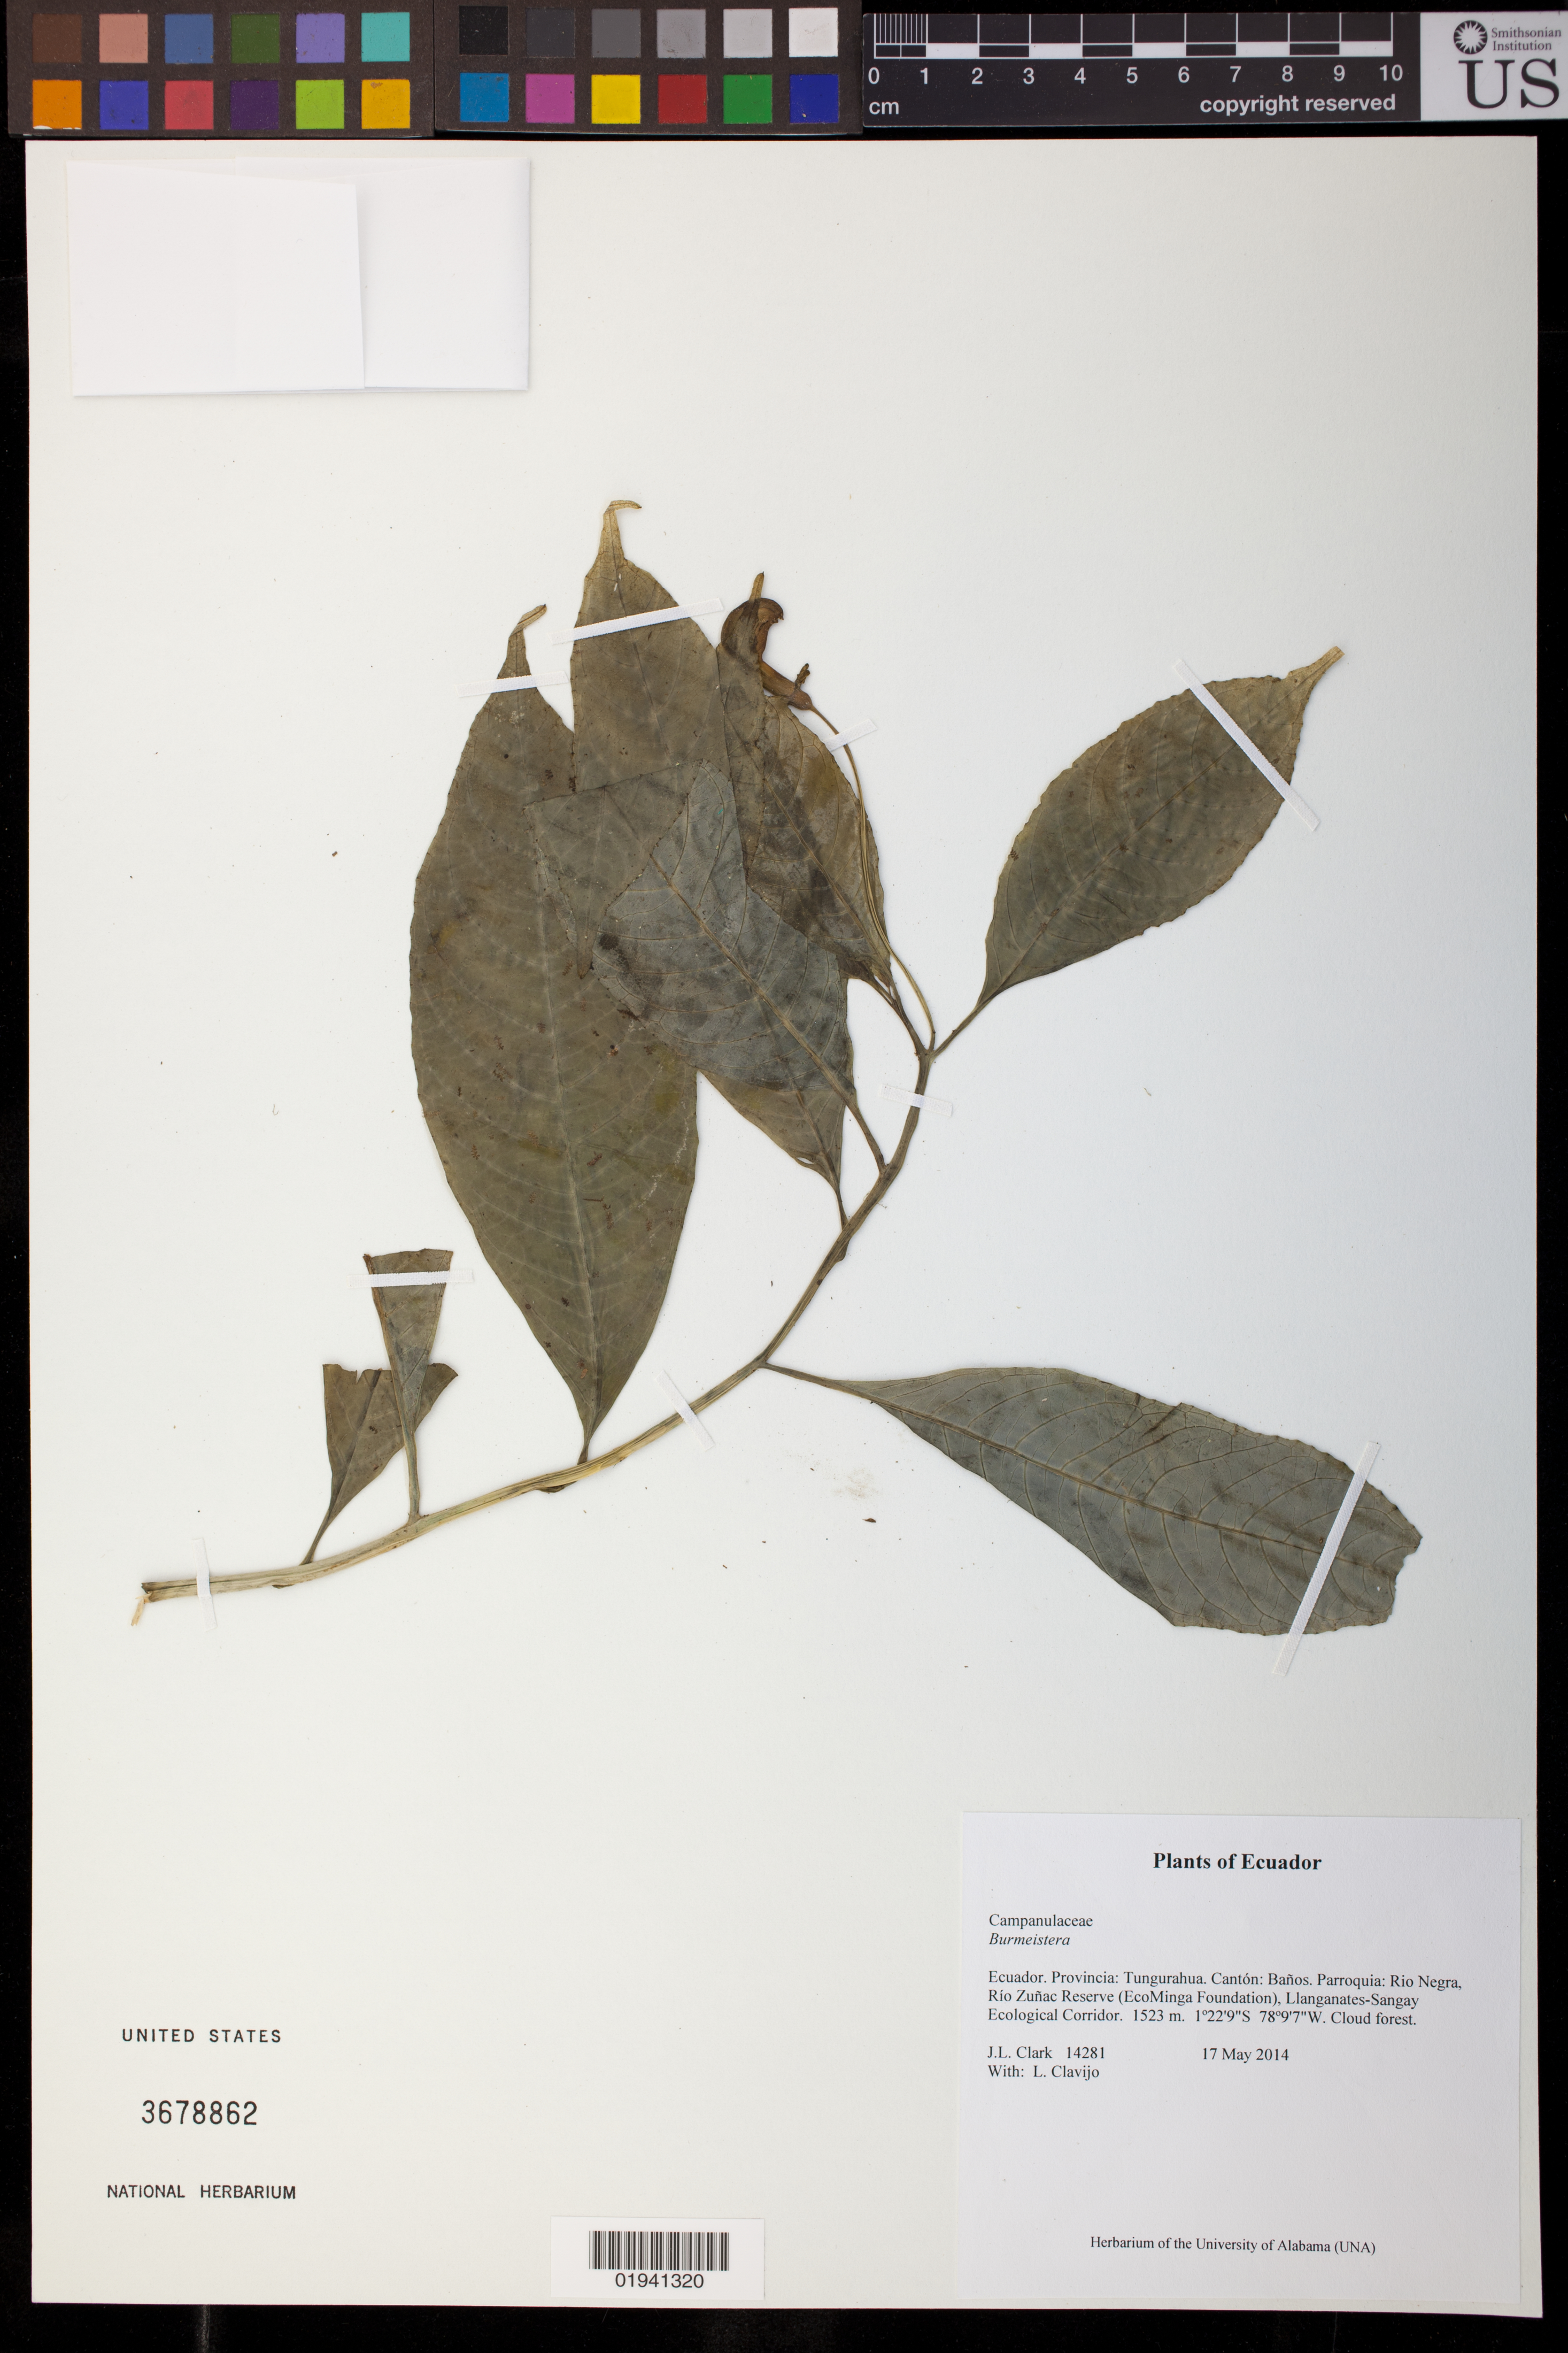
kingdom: Plantae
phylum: Tracheophyta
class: Magnoliopsida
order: Asterales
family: Campanulaceae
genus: Burmeistera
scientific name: Burmeistera sp.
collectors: J. L. Clark & L. Clavijo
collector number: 14281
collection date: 2014-05-17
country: Ecuador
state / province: Tungurahua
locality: Canton: Banos. Parroquia: Rio Negra, Rio Zunac Reserve (EcoMinga Foundation). Llanganates-Sangay Ecological Corridor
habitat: Cloud forest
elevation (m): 1523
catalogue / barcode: US 3678862